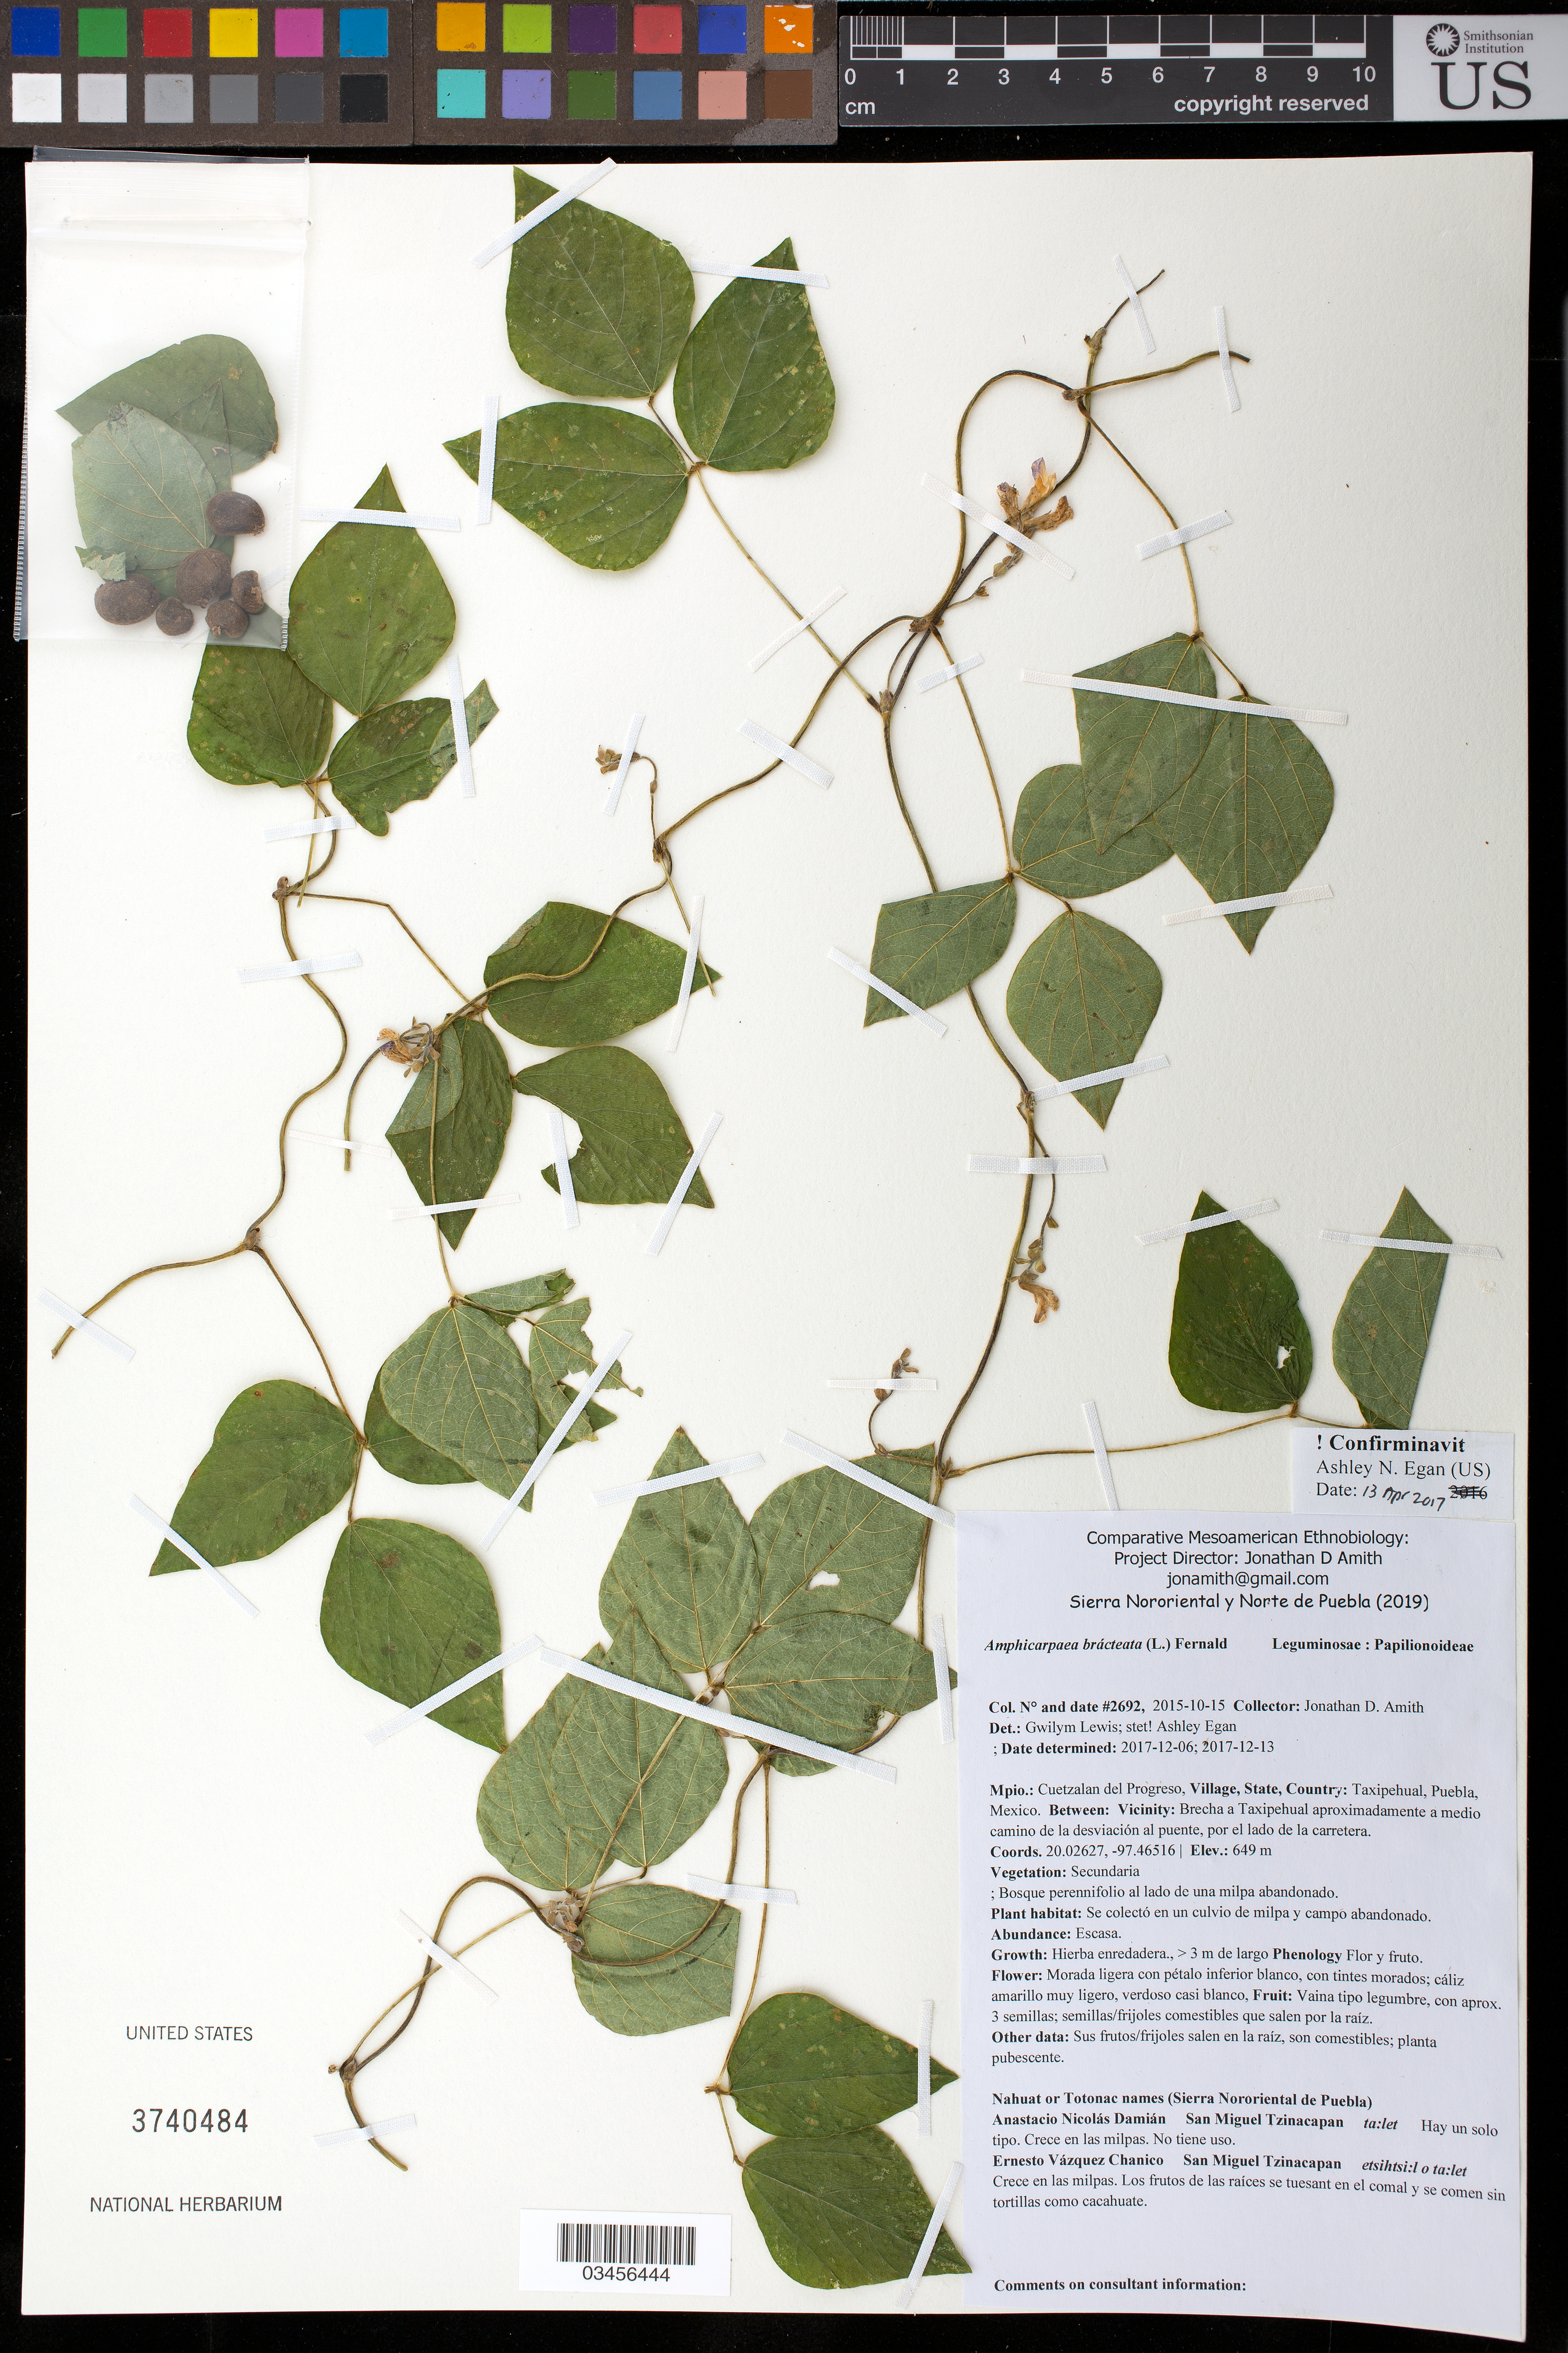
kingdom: Plantae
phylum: Tracheophyta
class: Magnoliopsida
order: Fabales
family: Fabaceae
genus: Amphicarpaea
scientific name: Amphicarpaea bracteata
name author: (L.) Fernald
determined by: Delgado S., A. O.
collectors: J. D. Amith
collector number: JDA_02692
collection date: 2015-10-15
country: México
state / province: Puebla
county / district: Cuetzalan del Progreso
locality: PUEBLO: Taxipehual; LOCALIDAD EXACTA: Brecha a Taxipehual aproximadamente a medio camino de la desviación al puente, por el lado de la carretera.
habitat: Bosque perennifolio a lado de una milpa abandonada | Se colectó en un cultivo de milpa y campo abandonado.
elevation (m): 649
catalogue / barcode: US 2740484